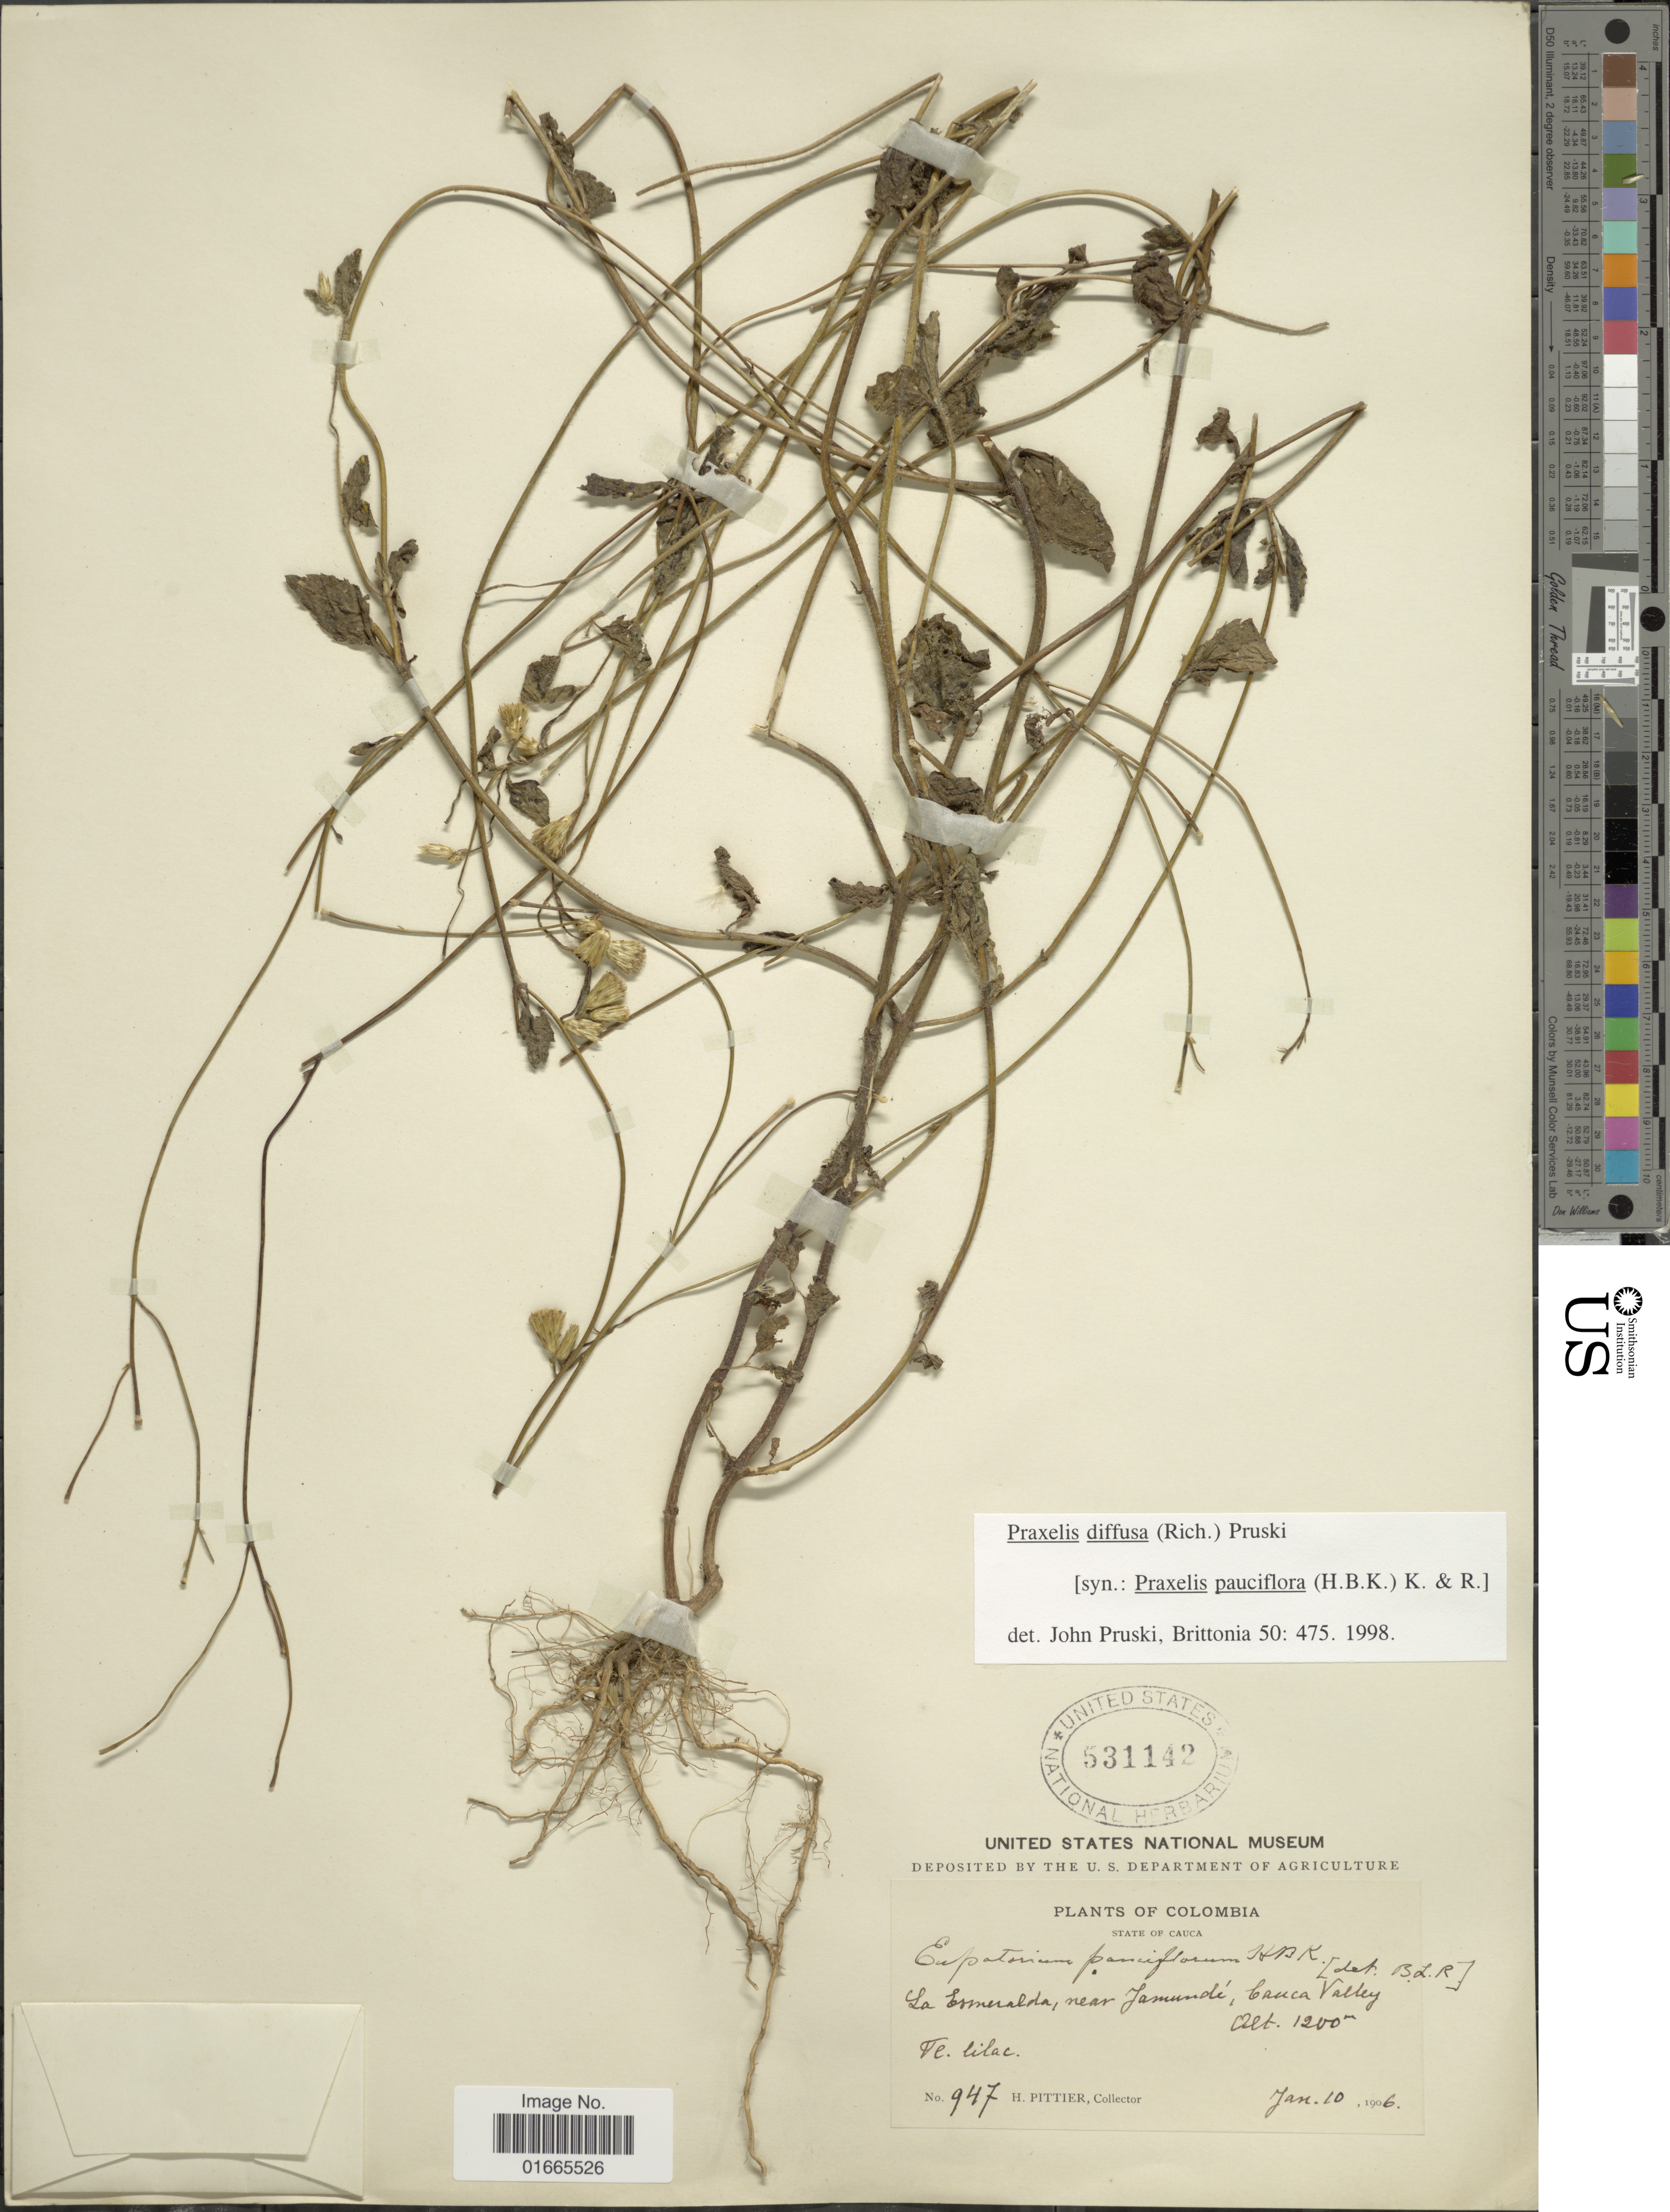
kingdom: Plantae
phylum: Tracheophyta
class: Magnoliopsida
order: Asterales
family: Asteraceae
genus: Praxelis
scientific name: Praxelis diffusa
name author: (Rich.) Pruski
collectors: H. F. Pittier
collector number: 947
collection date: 1906-01-10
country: Colombia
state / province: Cauca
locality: La Esmeralada, near Jamundé, Cauca Valley.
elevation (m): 1200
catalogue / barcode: US 531142